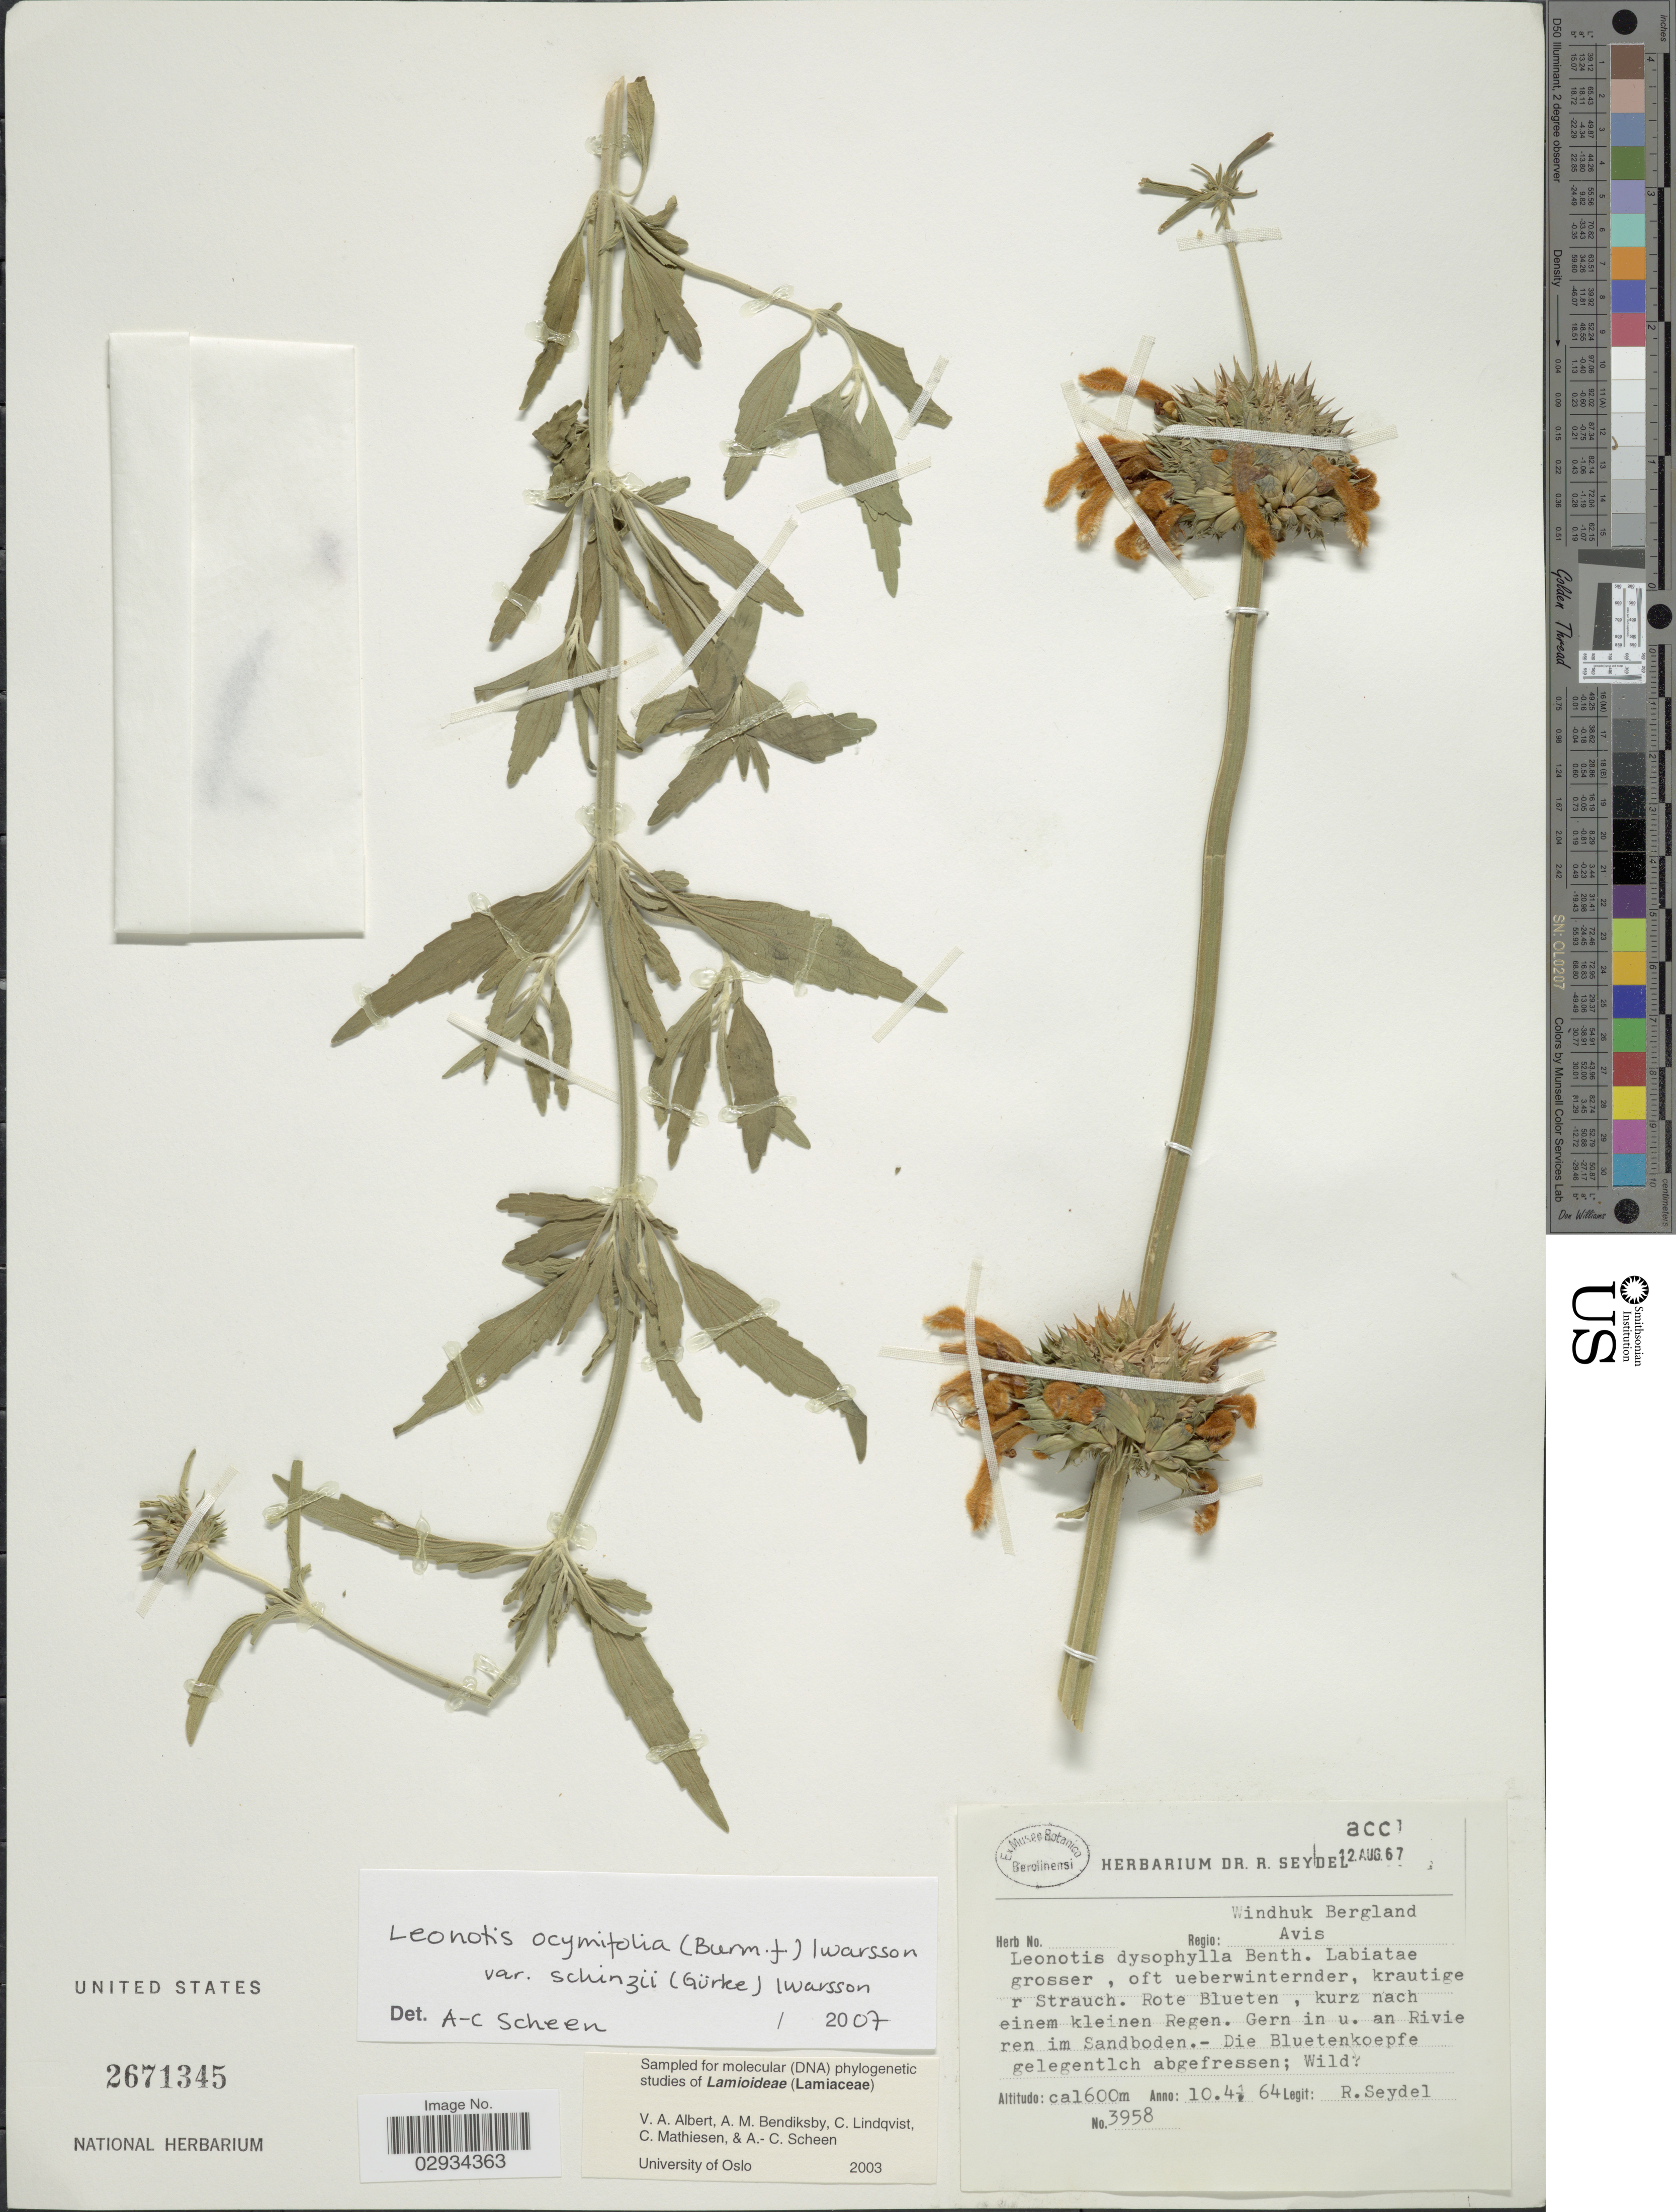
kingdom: Plantae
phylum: Tracheophyta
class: Magnoliopsida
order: Lamiales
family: Lamiaceae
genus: Leonotis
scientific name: Leonotis ocymifolia var. schinzii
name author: (Gürke) Iwarsson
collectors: R. Seydel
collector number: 3958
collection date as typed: Transcribed d/m/y: 10/4/64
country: Namibia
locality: Windhuk Bergland. Regio: Avis.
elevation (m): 1600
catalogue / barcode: US 2671345